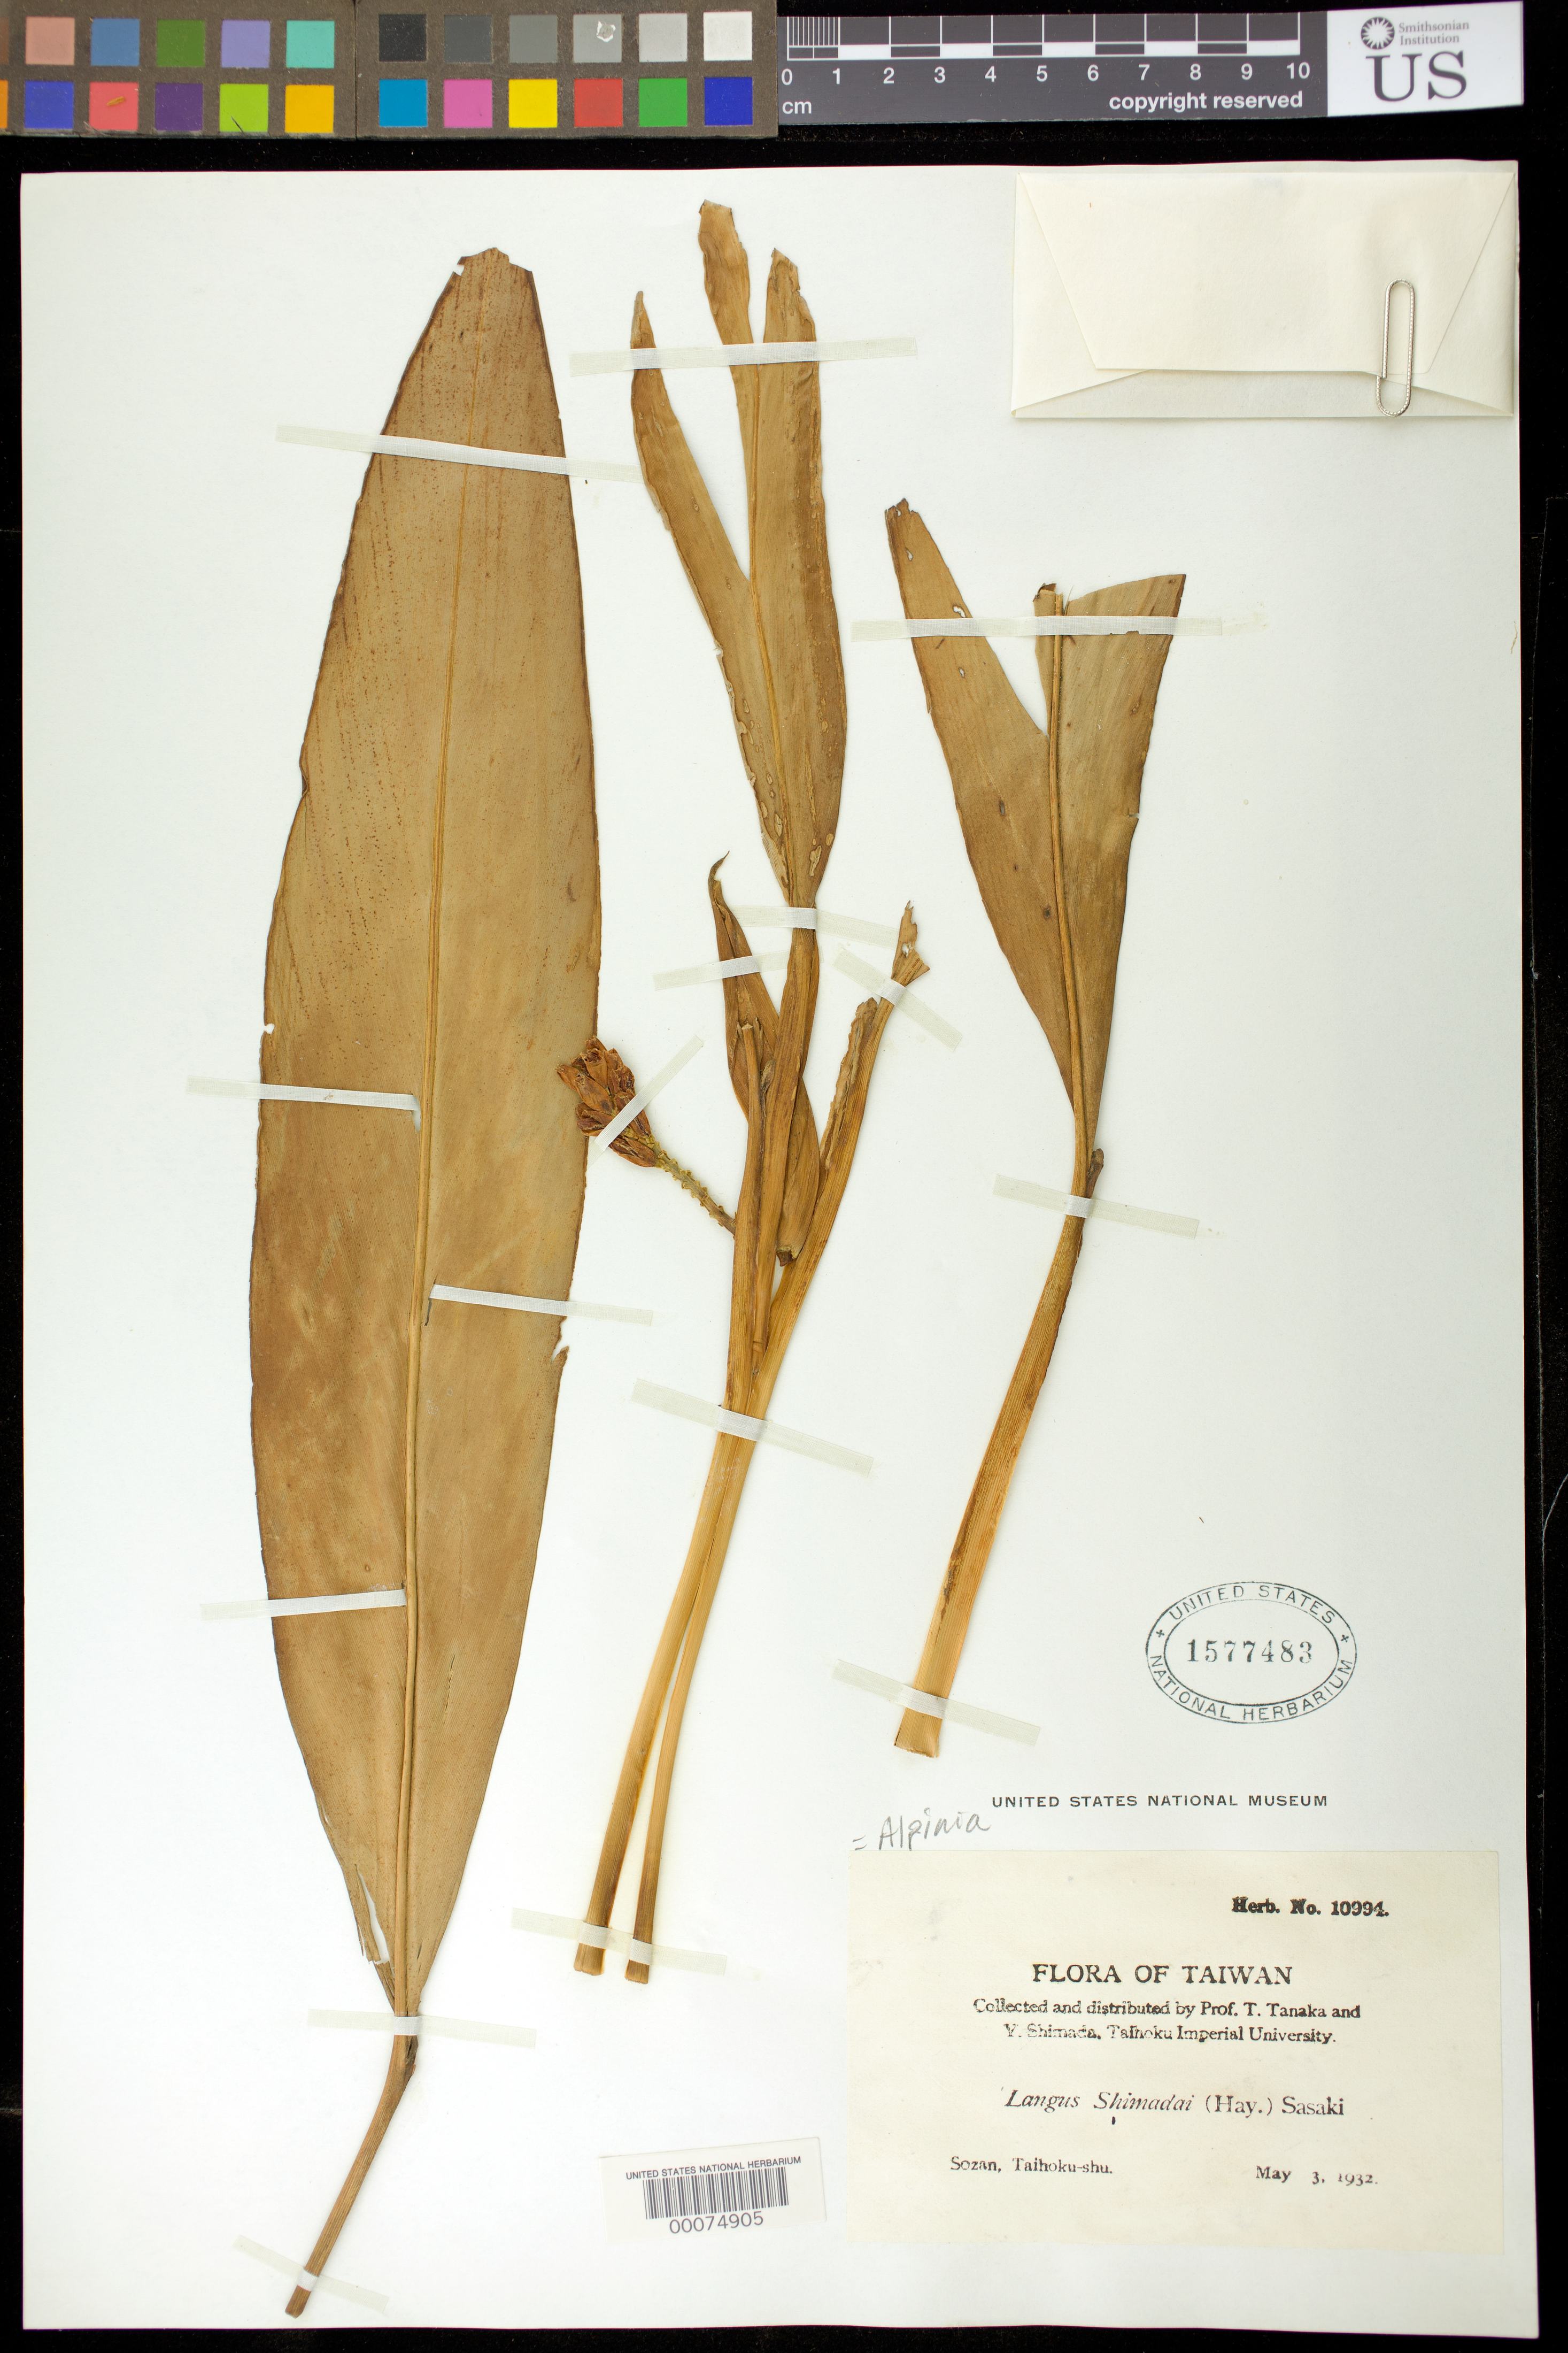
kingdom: Plantae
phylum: Tracheophyta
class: Liliopsida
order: Zingiberales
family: Zingiberaceae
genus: Alpinia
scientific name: Alpinia shimadai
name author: Hayata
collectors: T. Tanaka & Y. Shimada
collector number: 10994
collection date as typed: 03 May 1932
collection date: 1932-05-03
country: Taiwan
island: Taiwan [Formosa]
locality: Sozan, taihoku-shu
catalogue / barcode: US 1577483